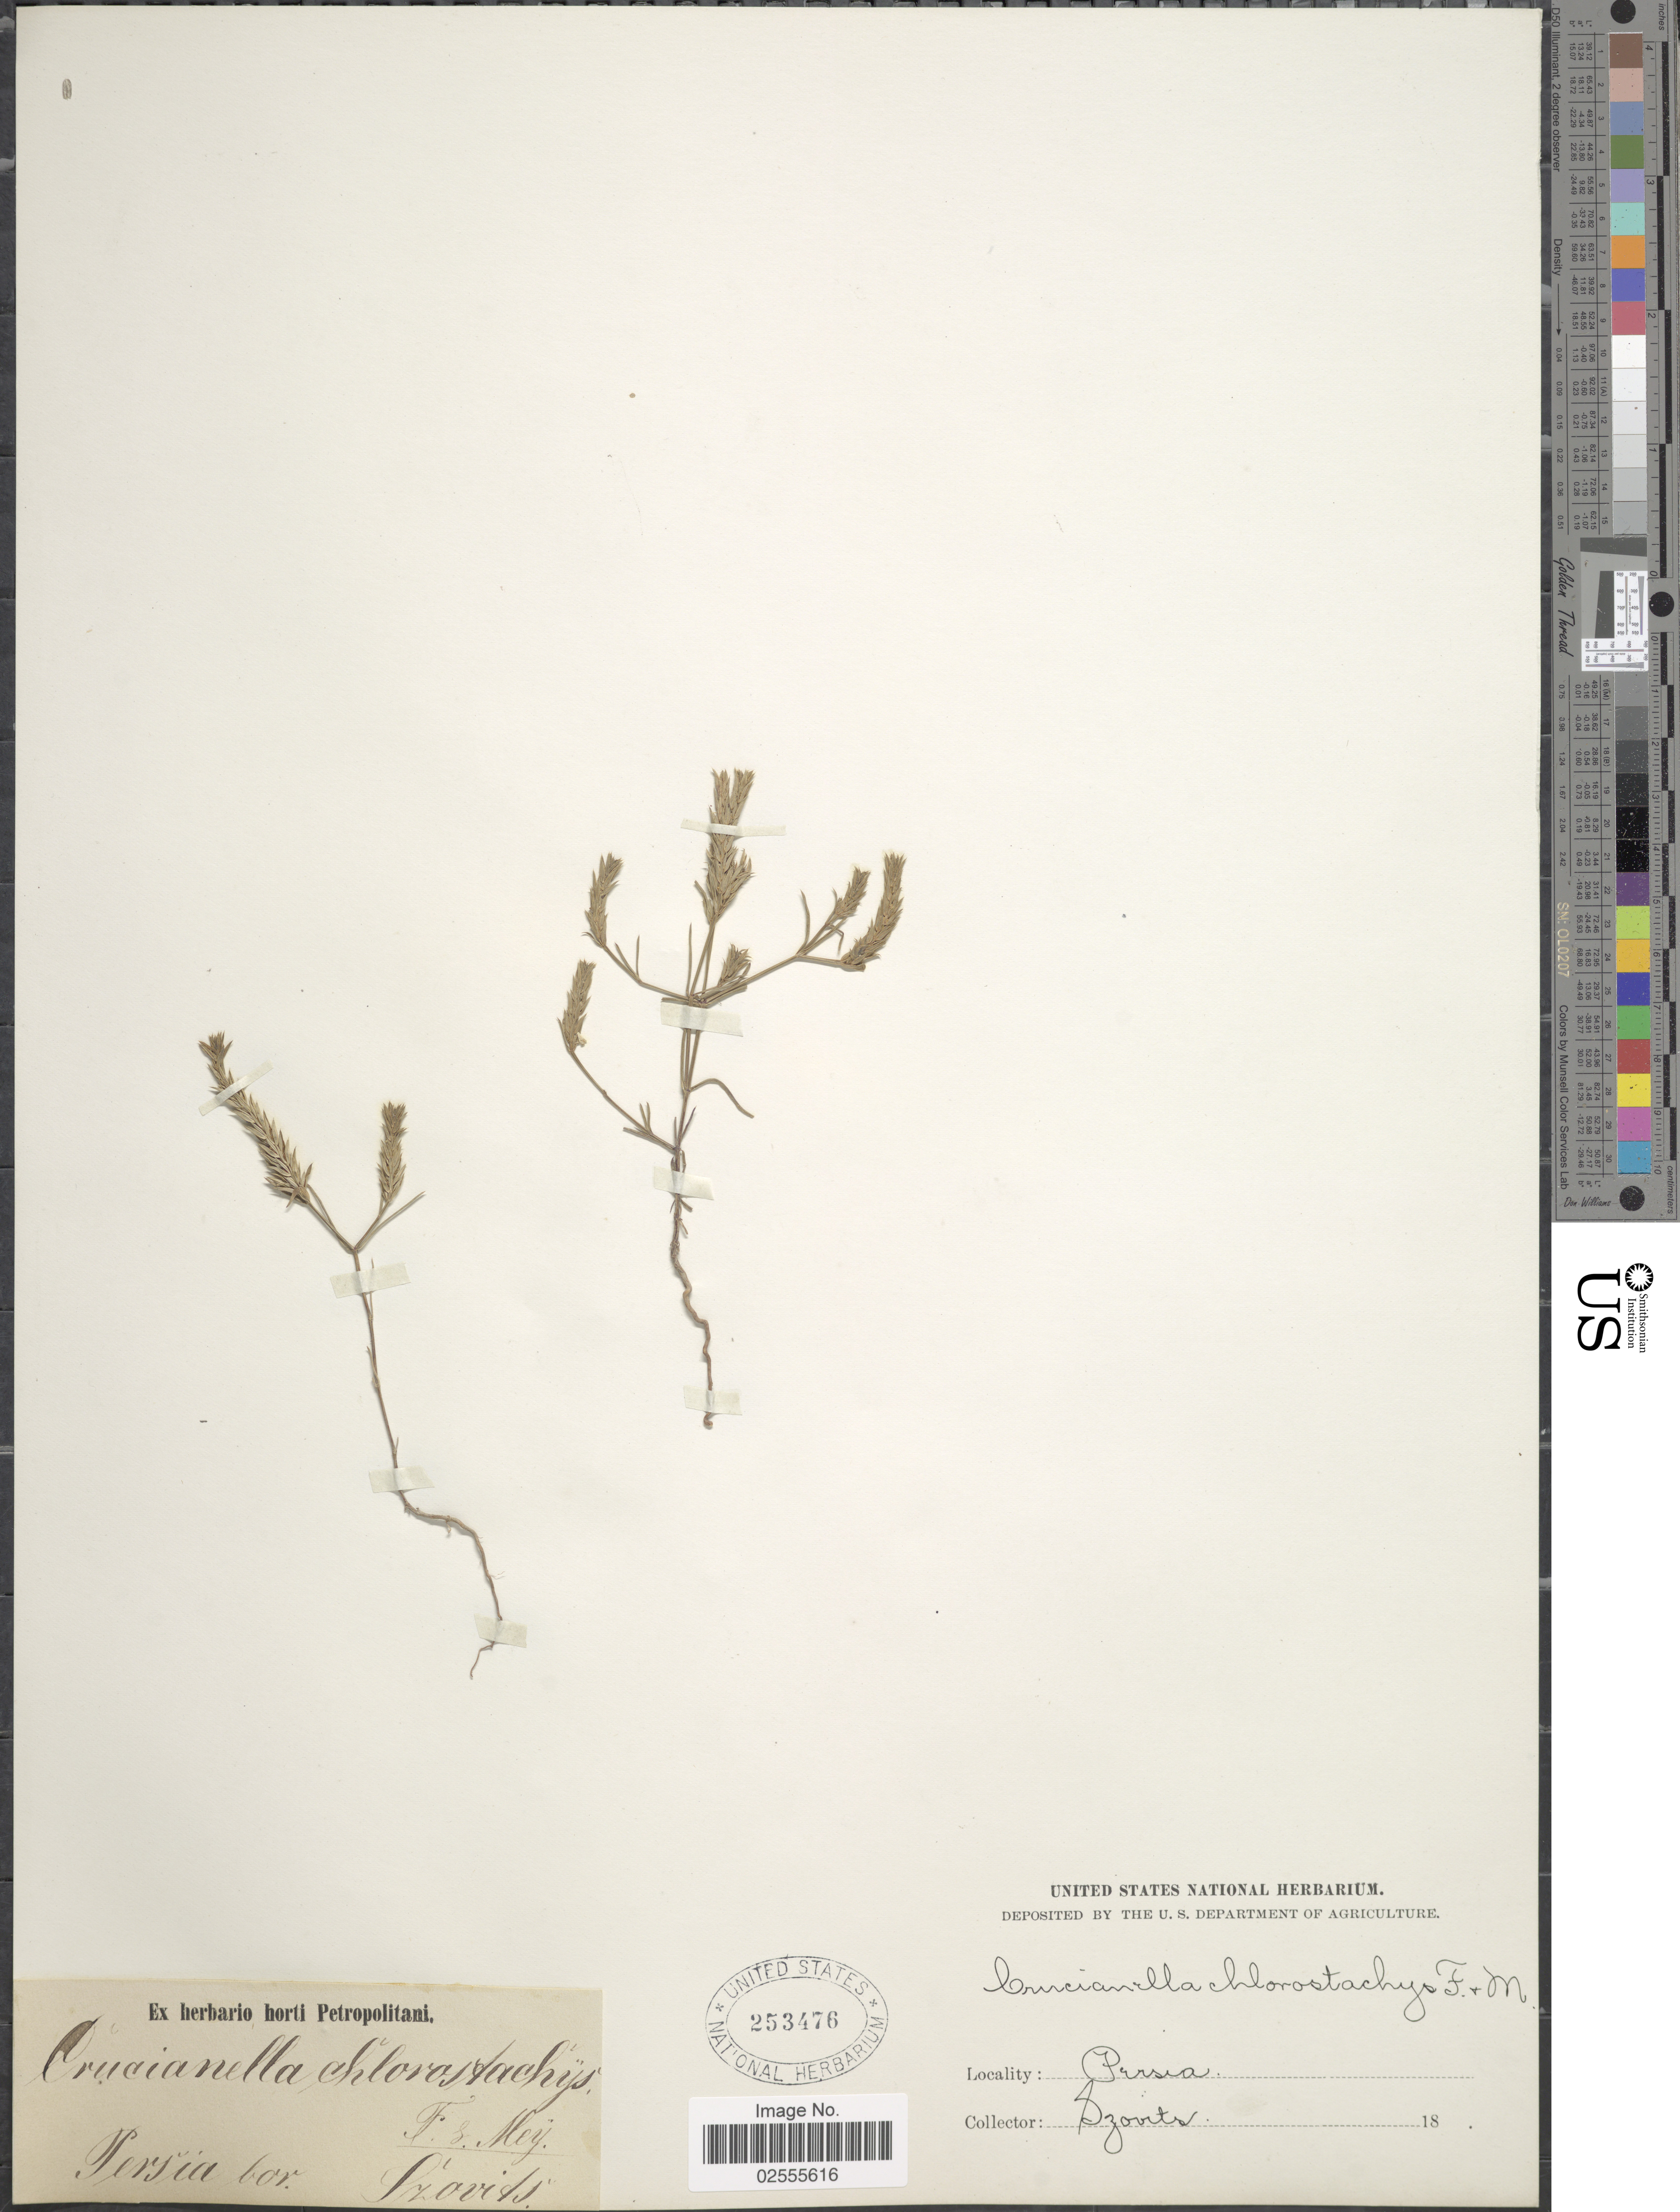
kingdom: Plantae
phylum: Tracheophyta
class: Magnoliopsida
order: Gentianales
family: Rubiaceae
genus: Crucianella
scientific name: Crucianella chlorostachys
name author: Fisch. & C.A. Mey.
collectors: Szovits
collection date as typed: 18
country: Iran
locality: Persia bor., Persia.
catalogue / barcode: US 253476